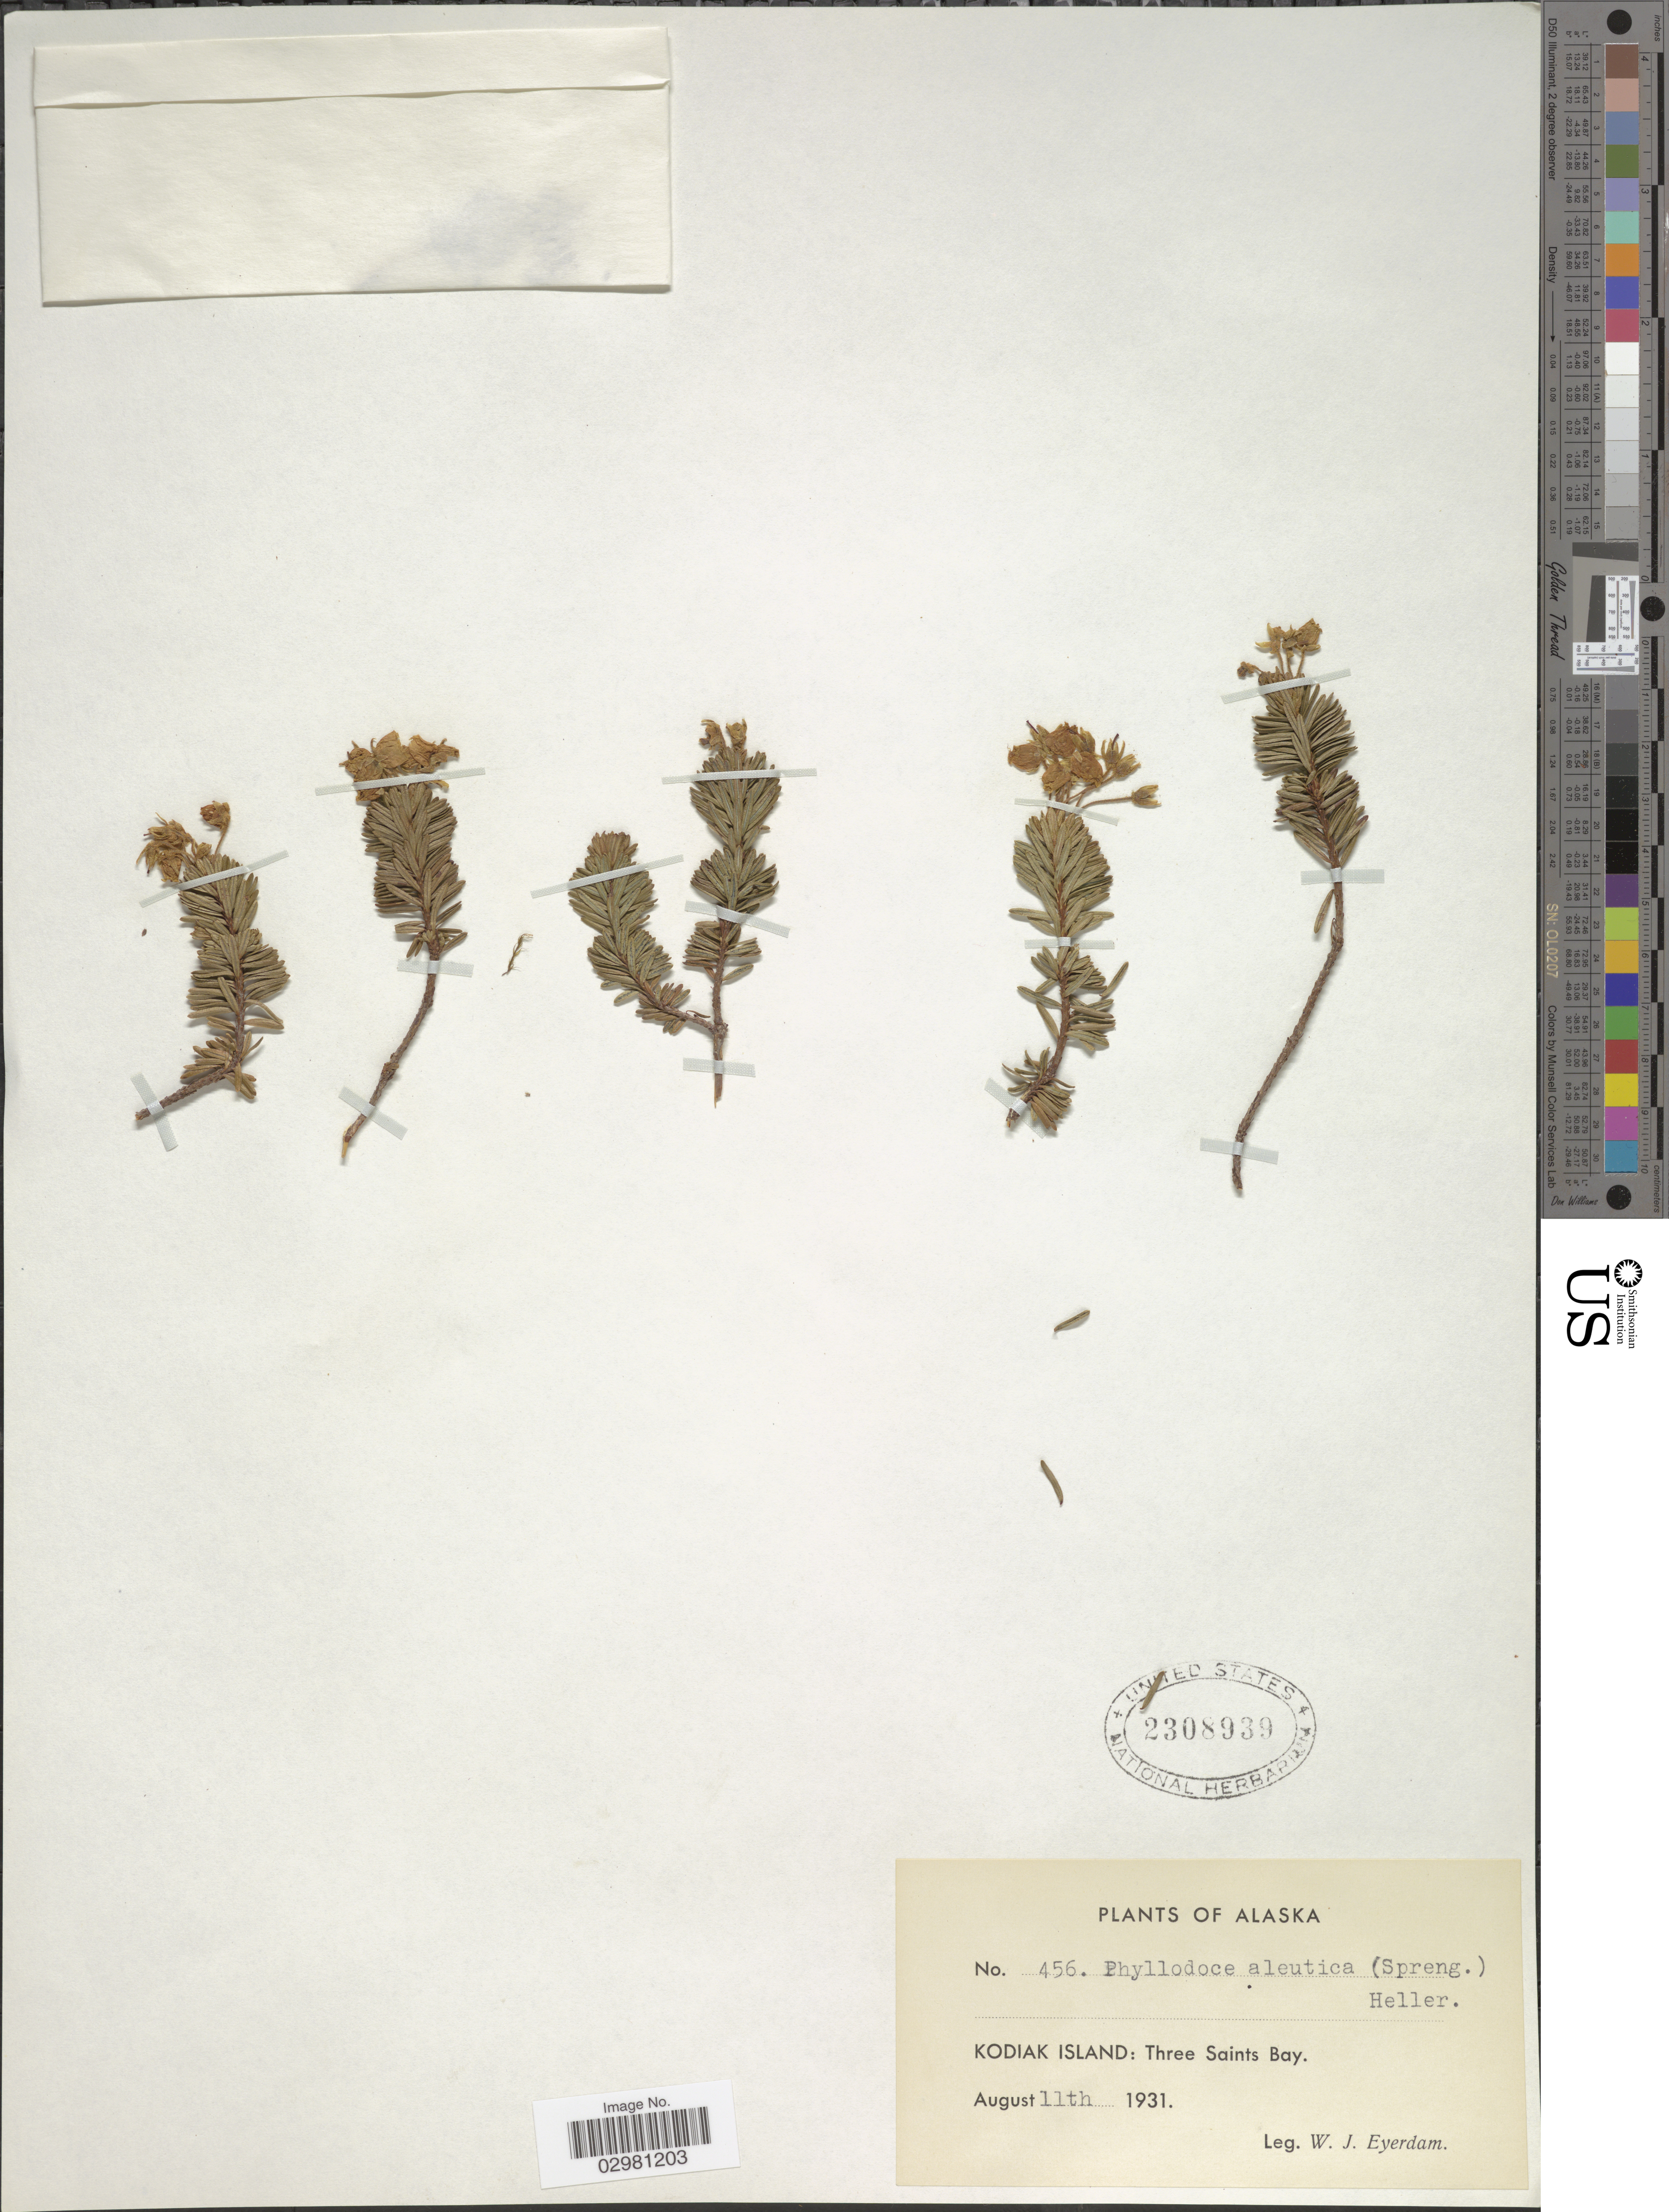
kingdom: Plantae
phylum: Tracheophyta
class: Magnoliopsida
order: Ericales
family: Ericaceae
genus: Phyllodoce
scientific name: Phyllodoce aleutica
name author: (Spreng.) A. Heller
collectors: W. J. Eyerdam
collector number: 456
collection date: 1931-08-11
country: United States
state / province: Alaska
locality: Kodiak Island: Three Saints Bay.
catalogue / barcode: US 2308939